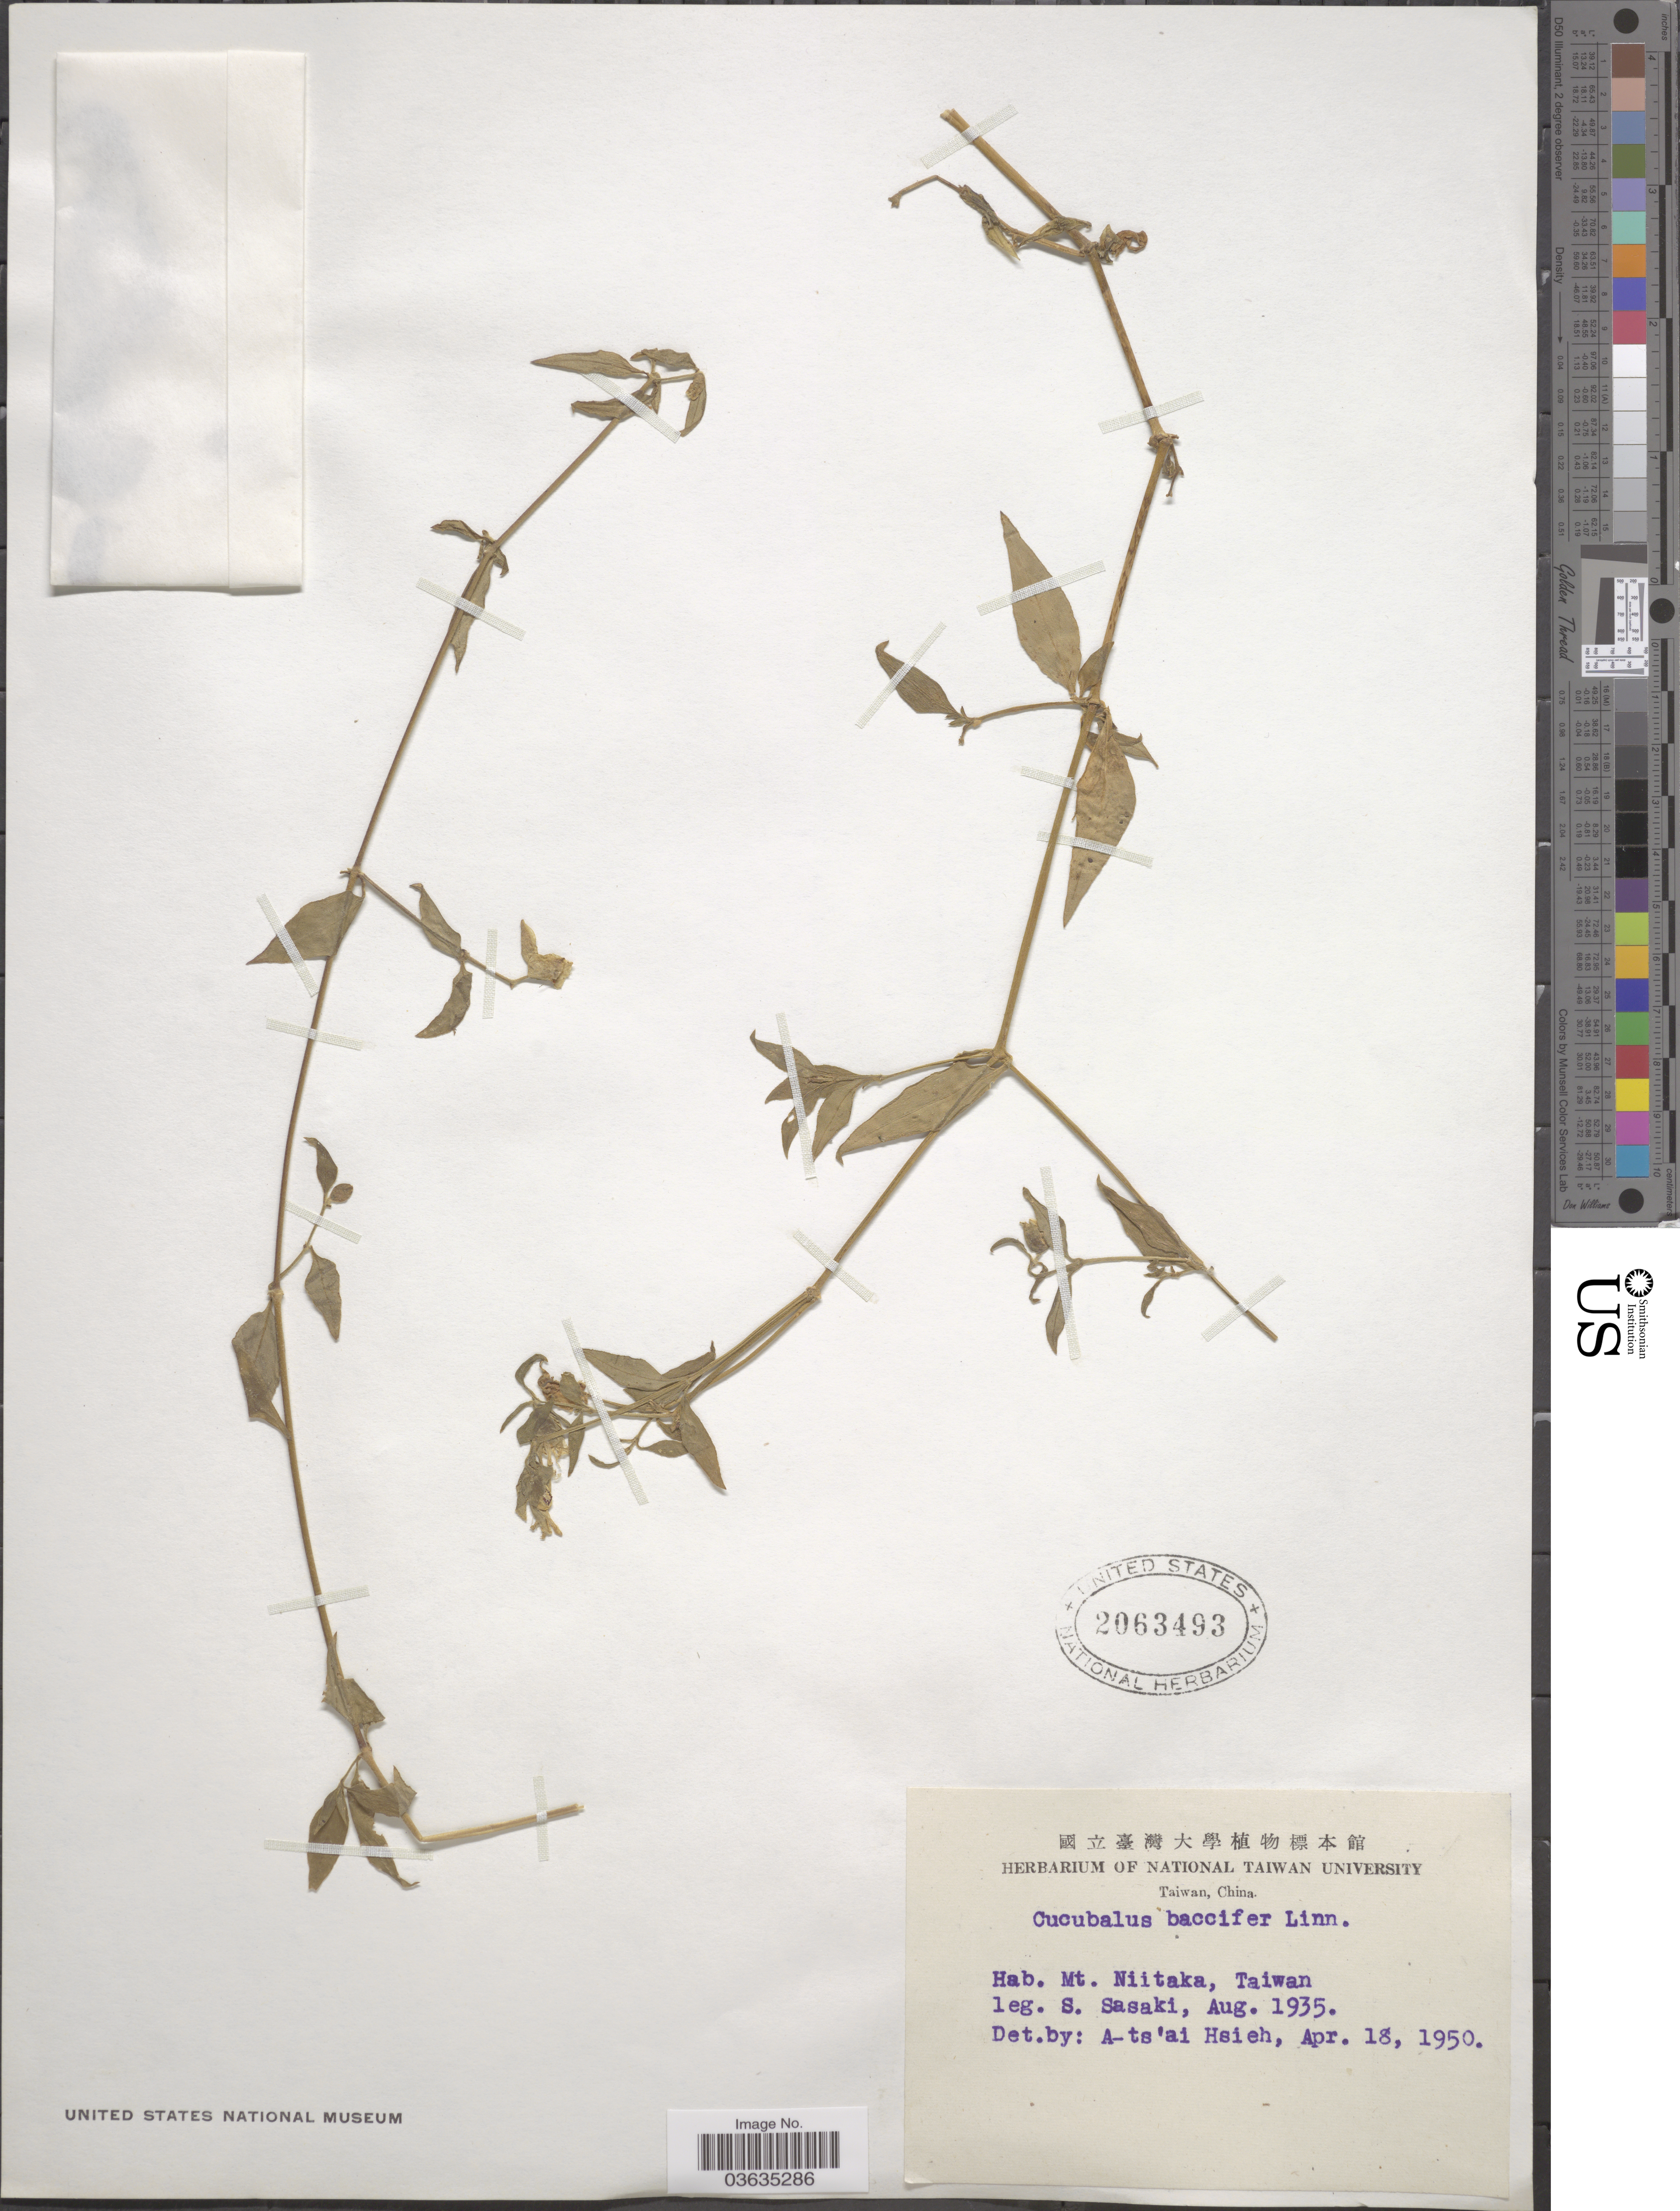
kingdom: Plantae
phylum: Tracheophyta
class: Magnoliopsida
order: Caryophyllales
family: Caryophyllaceae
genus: Silene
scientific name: Silene baccifera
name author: (L.) Durande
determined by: U.S. National Herbarium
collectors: S. Sasaki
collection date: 1835-08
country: Taiwan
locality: Mt. Niitaka.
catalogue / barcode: US 2063493